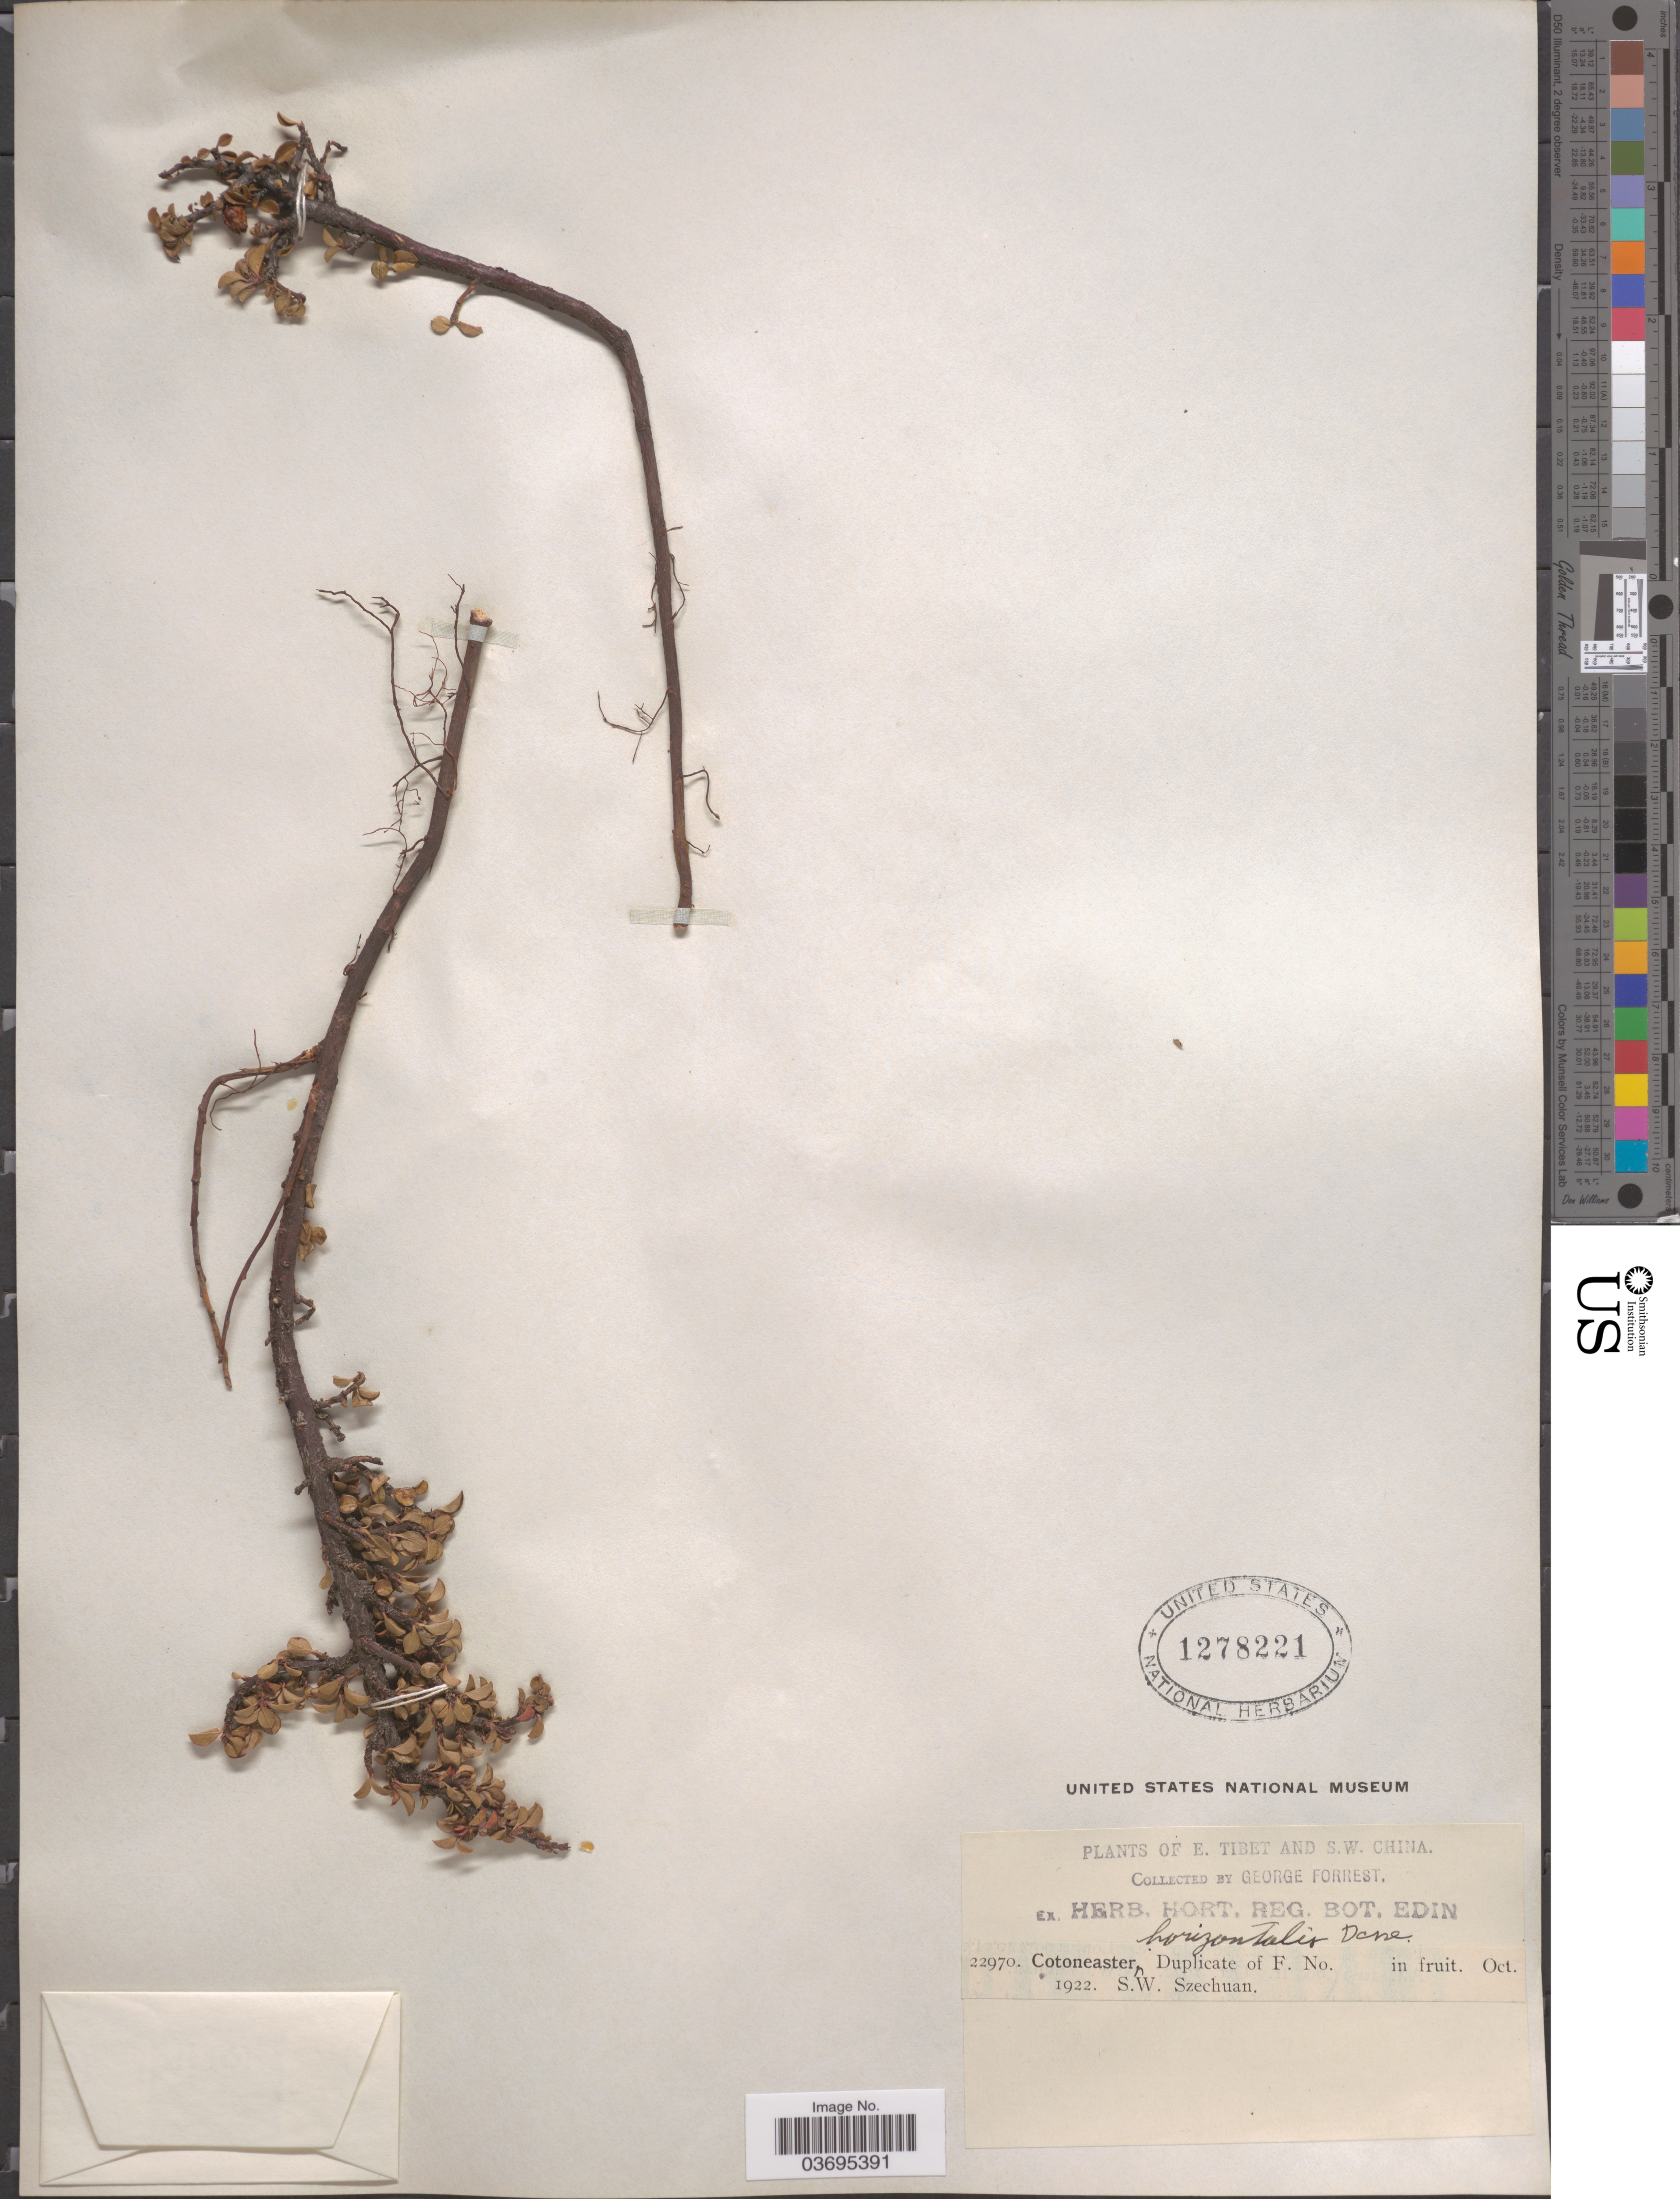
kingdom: Plantae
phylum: Tracheophyta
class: Magnoliopsida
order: Rosales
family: Rosaceae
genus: Cotoneaster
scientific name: Cotoneaster horizontalis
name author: Decne.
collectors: G. Forrest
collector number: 22970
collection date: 1922-10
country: China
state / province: Sichuan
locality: S.W. Szechuan.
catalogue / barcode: US 1278221